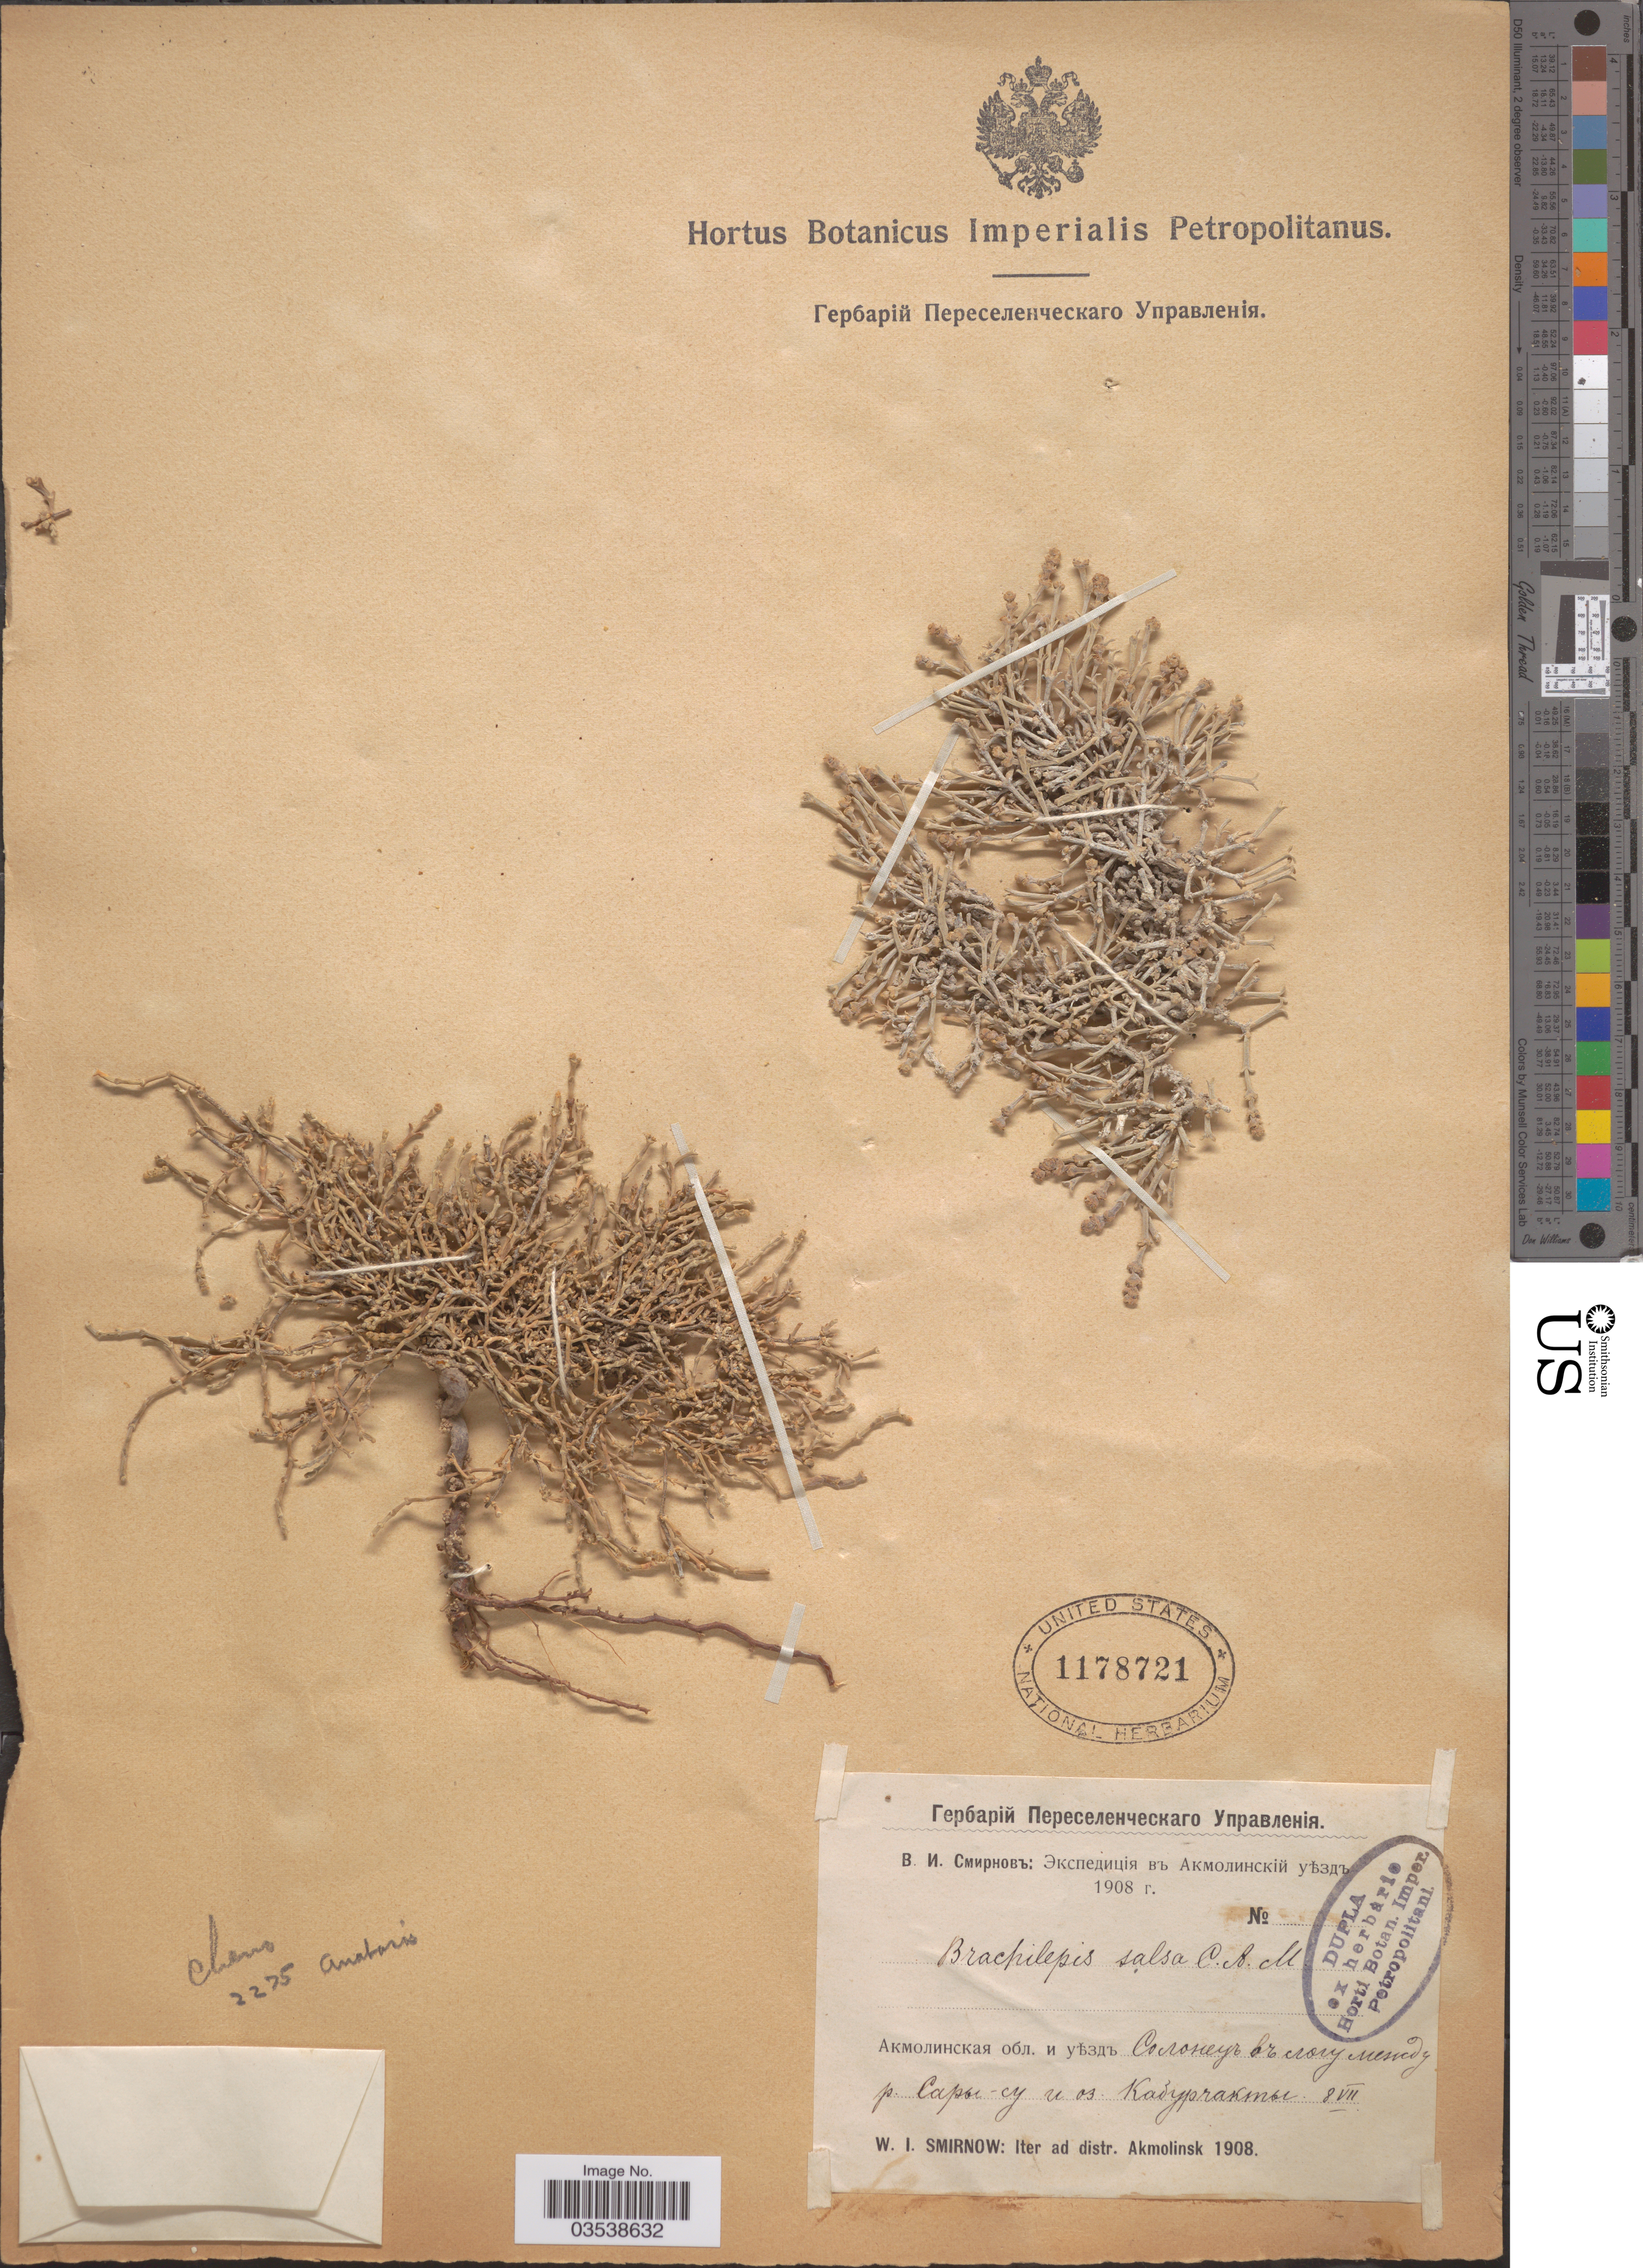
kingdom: Plantae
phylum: Tracheophyta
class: Magnoliopsida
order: Caryophyllales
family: Amaranthaceae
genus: Anabasis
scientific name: Anabasis salsa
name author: Benth. ex Volkens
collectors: W. Smirnow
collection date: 1908-07-08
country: Kazakhstan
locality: X. Iter ad distr. Akmolinsk.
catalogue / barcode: US 1178721